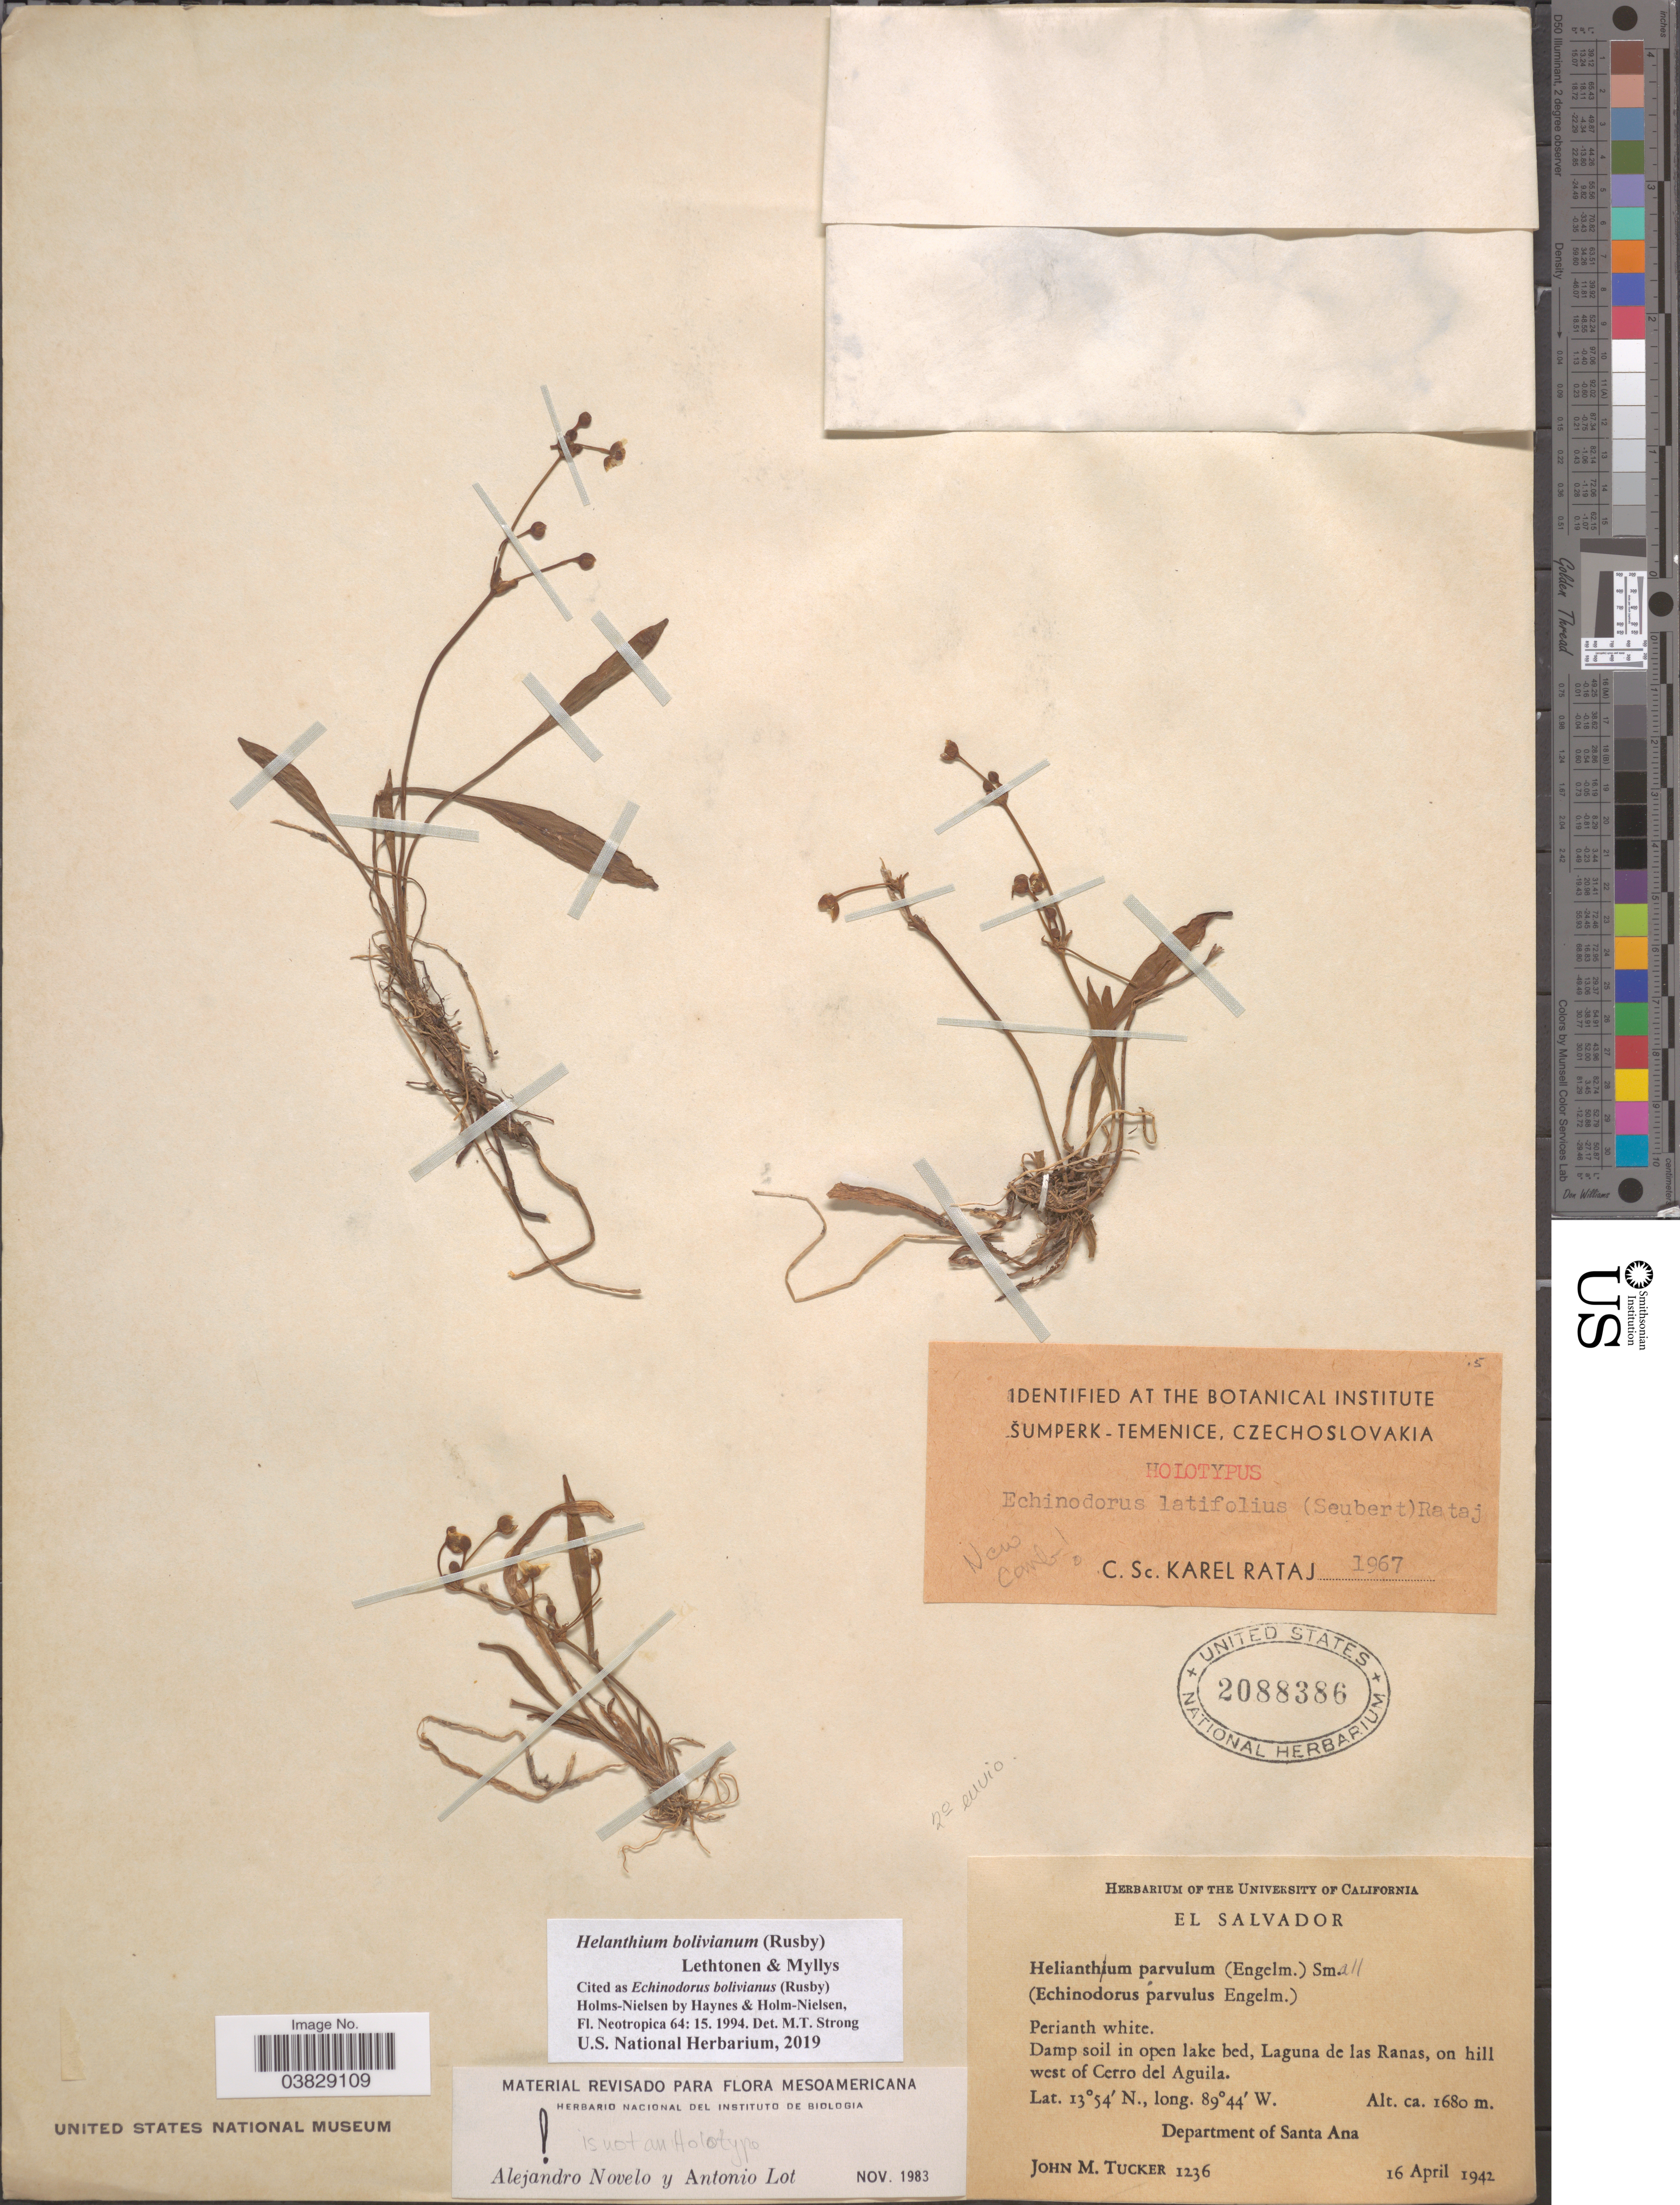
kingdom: Plantae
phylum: Tracheophyta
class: Liliopsida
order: Alismatales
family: Alismataceae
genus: Helanthium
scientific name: Helanthium bolivianum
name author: (Rusby) Lehtonen & Myllys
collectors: J. M. Tucker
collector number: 1236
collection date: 1942-04-16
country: El Salvador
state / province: Santa Ana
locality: Damp soil in open lake bed, Laguna de las Ranas, on hill west of Cerro del Aguila. Department of Santa Ana.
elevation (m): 1680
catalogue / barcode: US 2088386